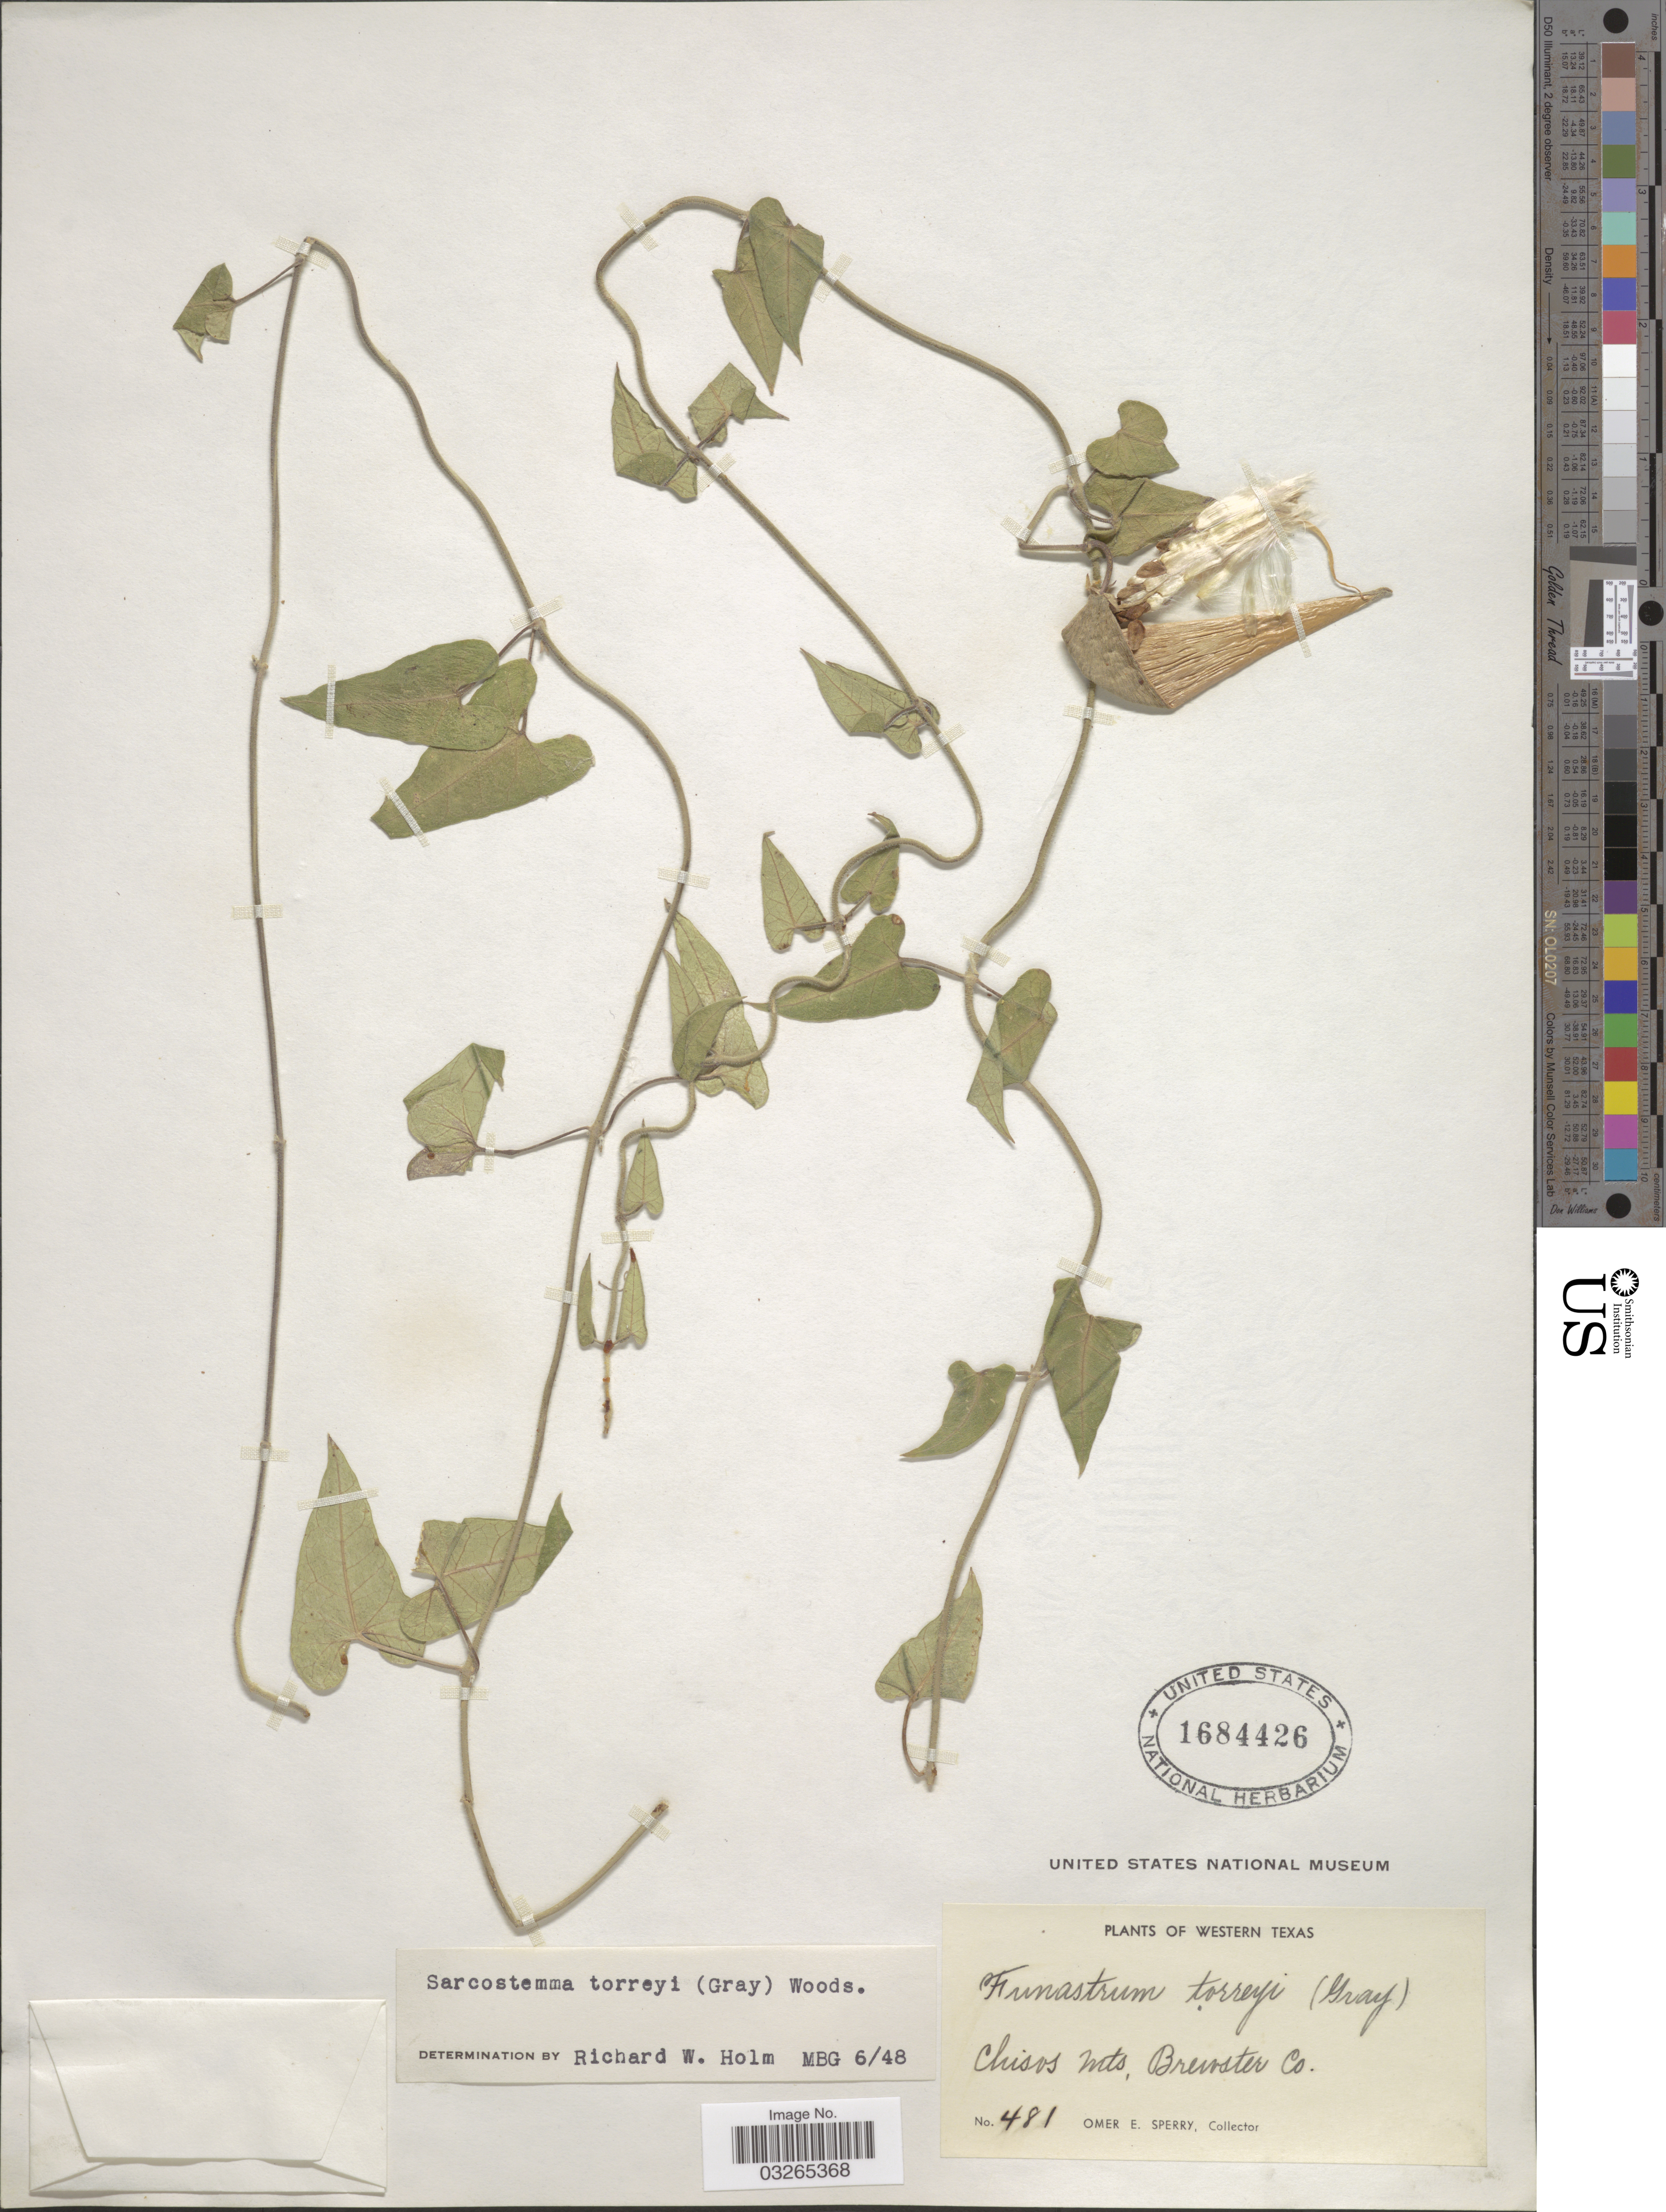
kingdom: Plantae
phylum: Tracheophyta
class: Magnoliopsida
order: Gentianales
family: Apocynaceae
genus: Sarcostemma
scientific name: Sarcostemma torreyi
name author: (A. Gray) Woodson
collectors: O. E. Sperry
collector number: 481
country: United States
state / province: Texas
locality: Western Texas. Chisos Mts, Brewster Co.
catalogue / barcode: US 1684426